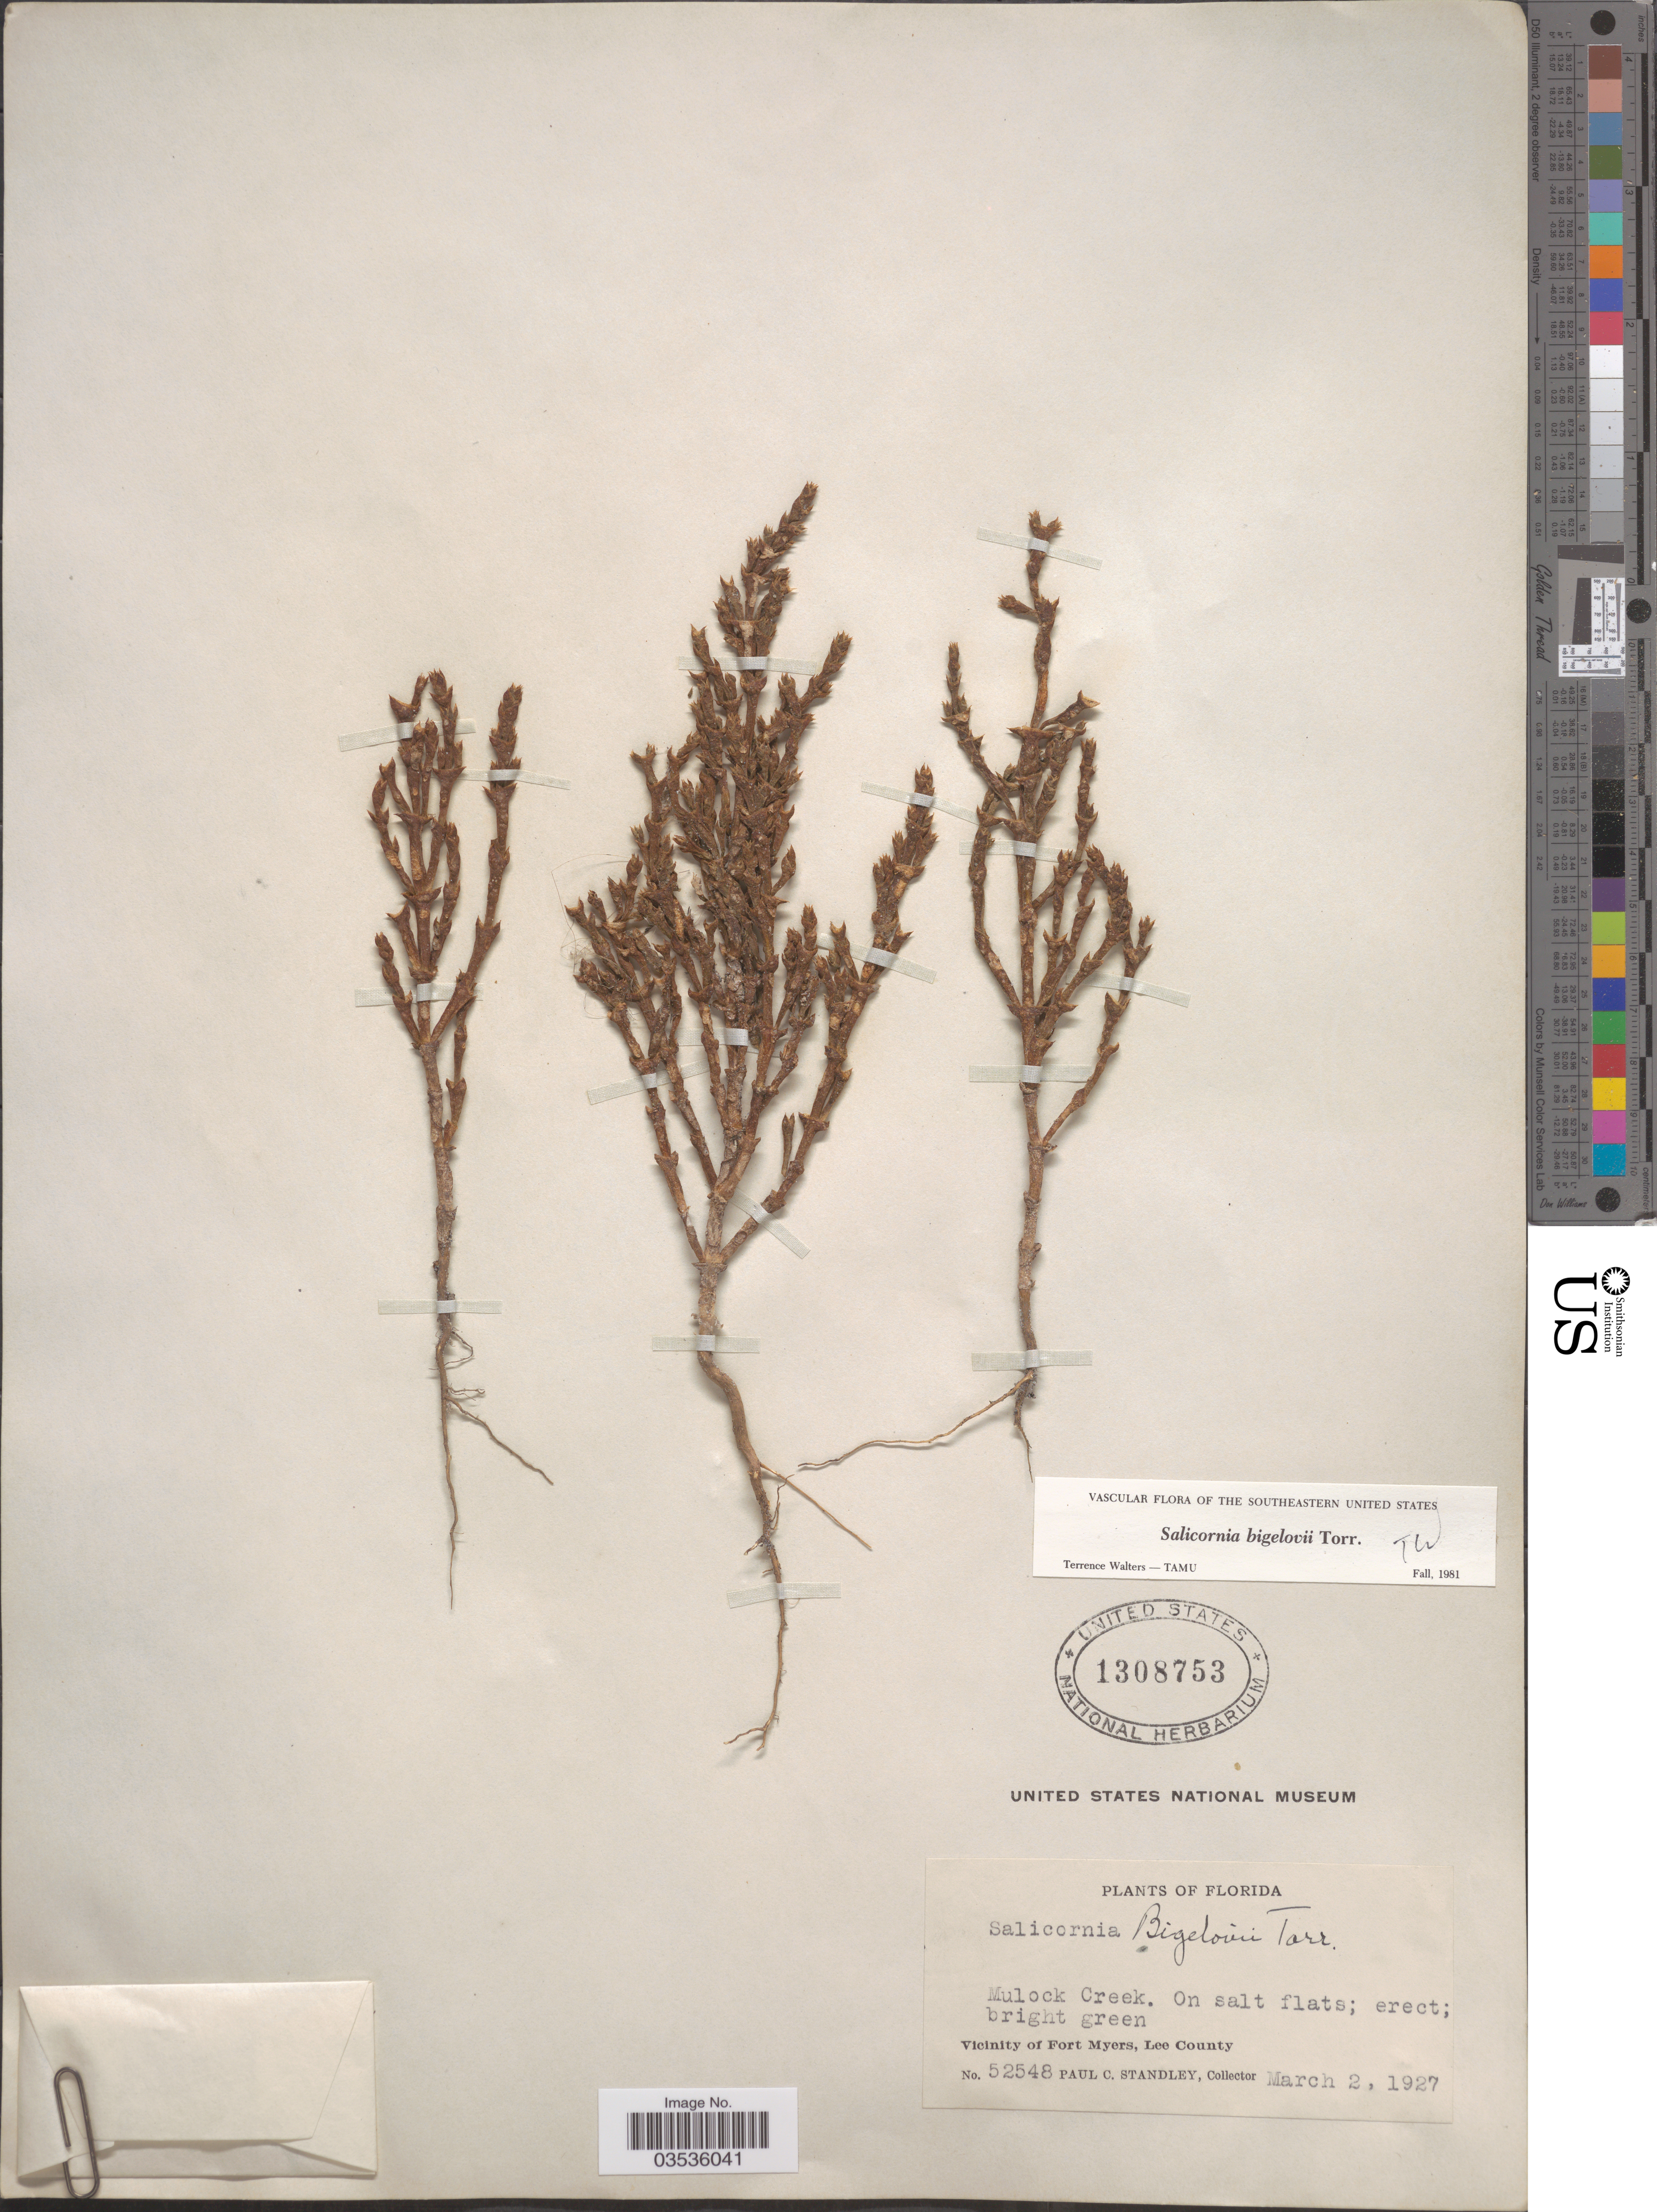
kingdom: Plantae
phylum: Tracheophyta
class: Magnoliopsida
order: Caryophyllales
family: Amaranthaceae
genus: Salicornia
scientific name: Salicornia bigelovii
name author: Torr.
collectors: P. C. Standley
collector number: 52548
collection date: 1927-03-02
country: United States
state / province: Florida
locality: Mulock Creek. Vicinity of Fort Myers, Lee County.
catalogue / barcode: US 1308753